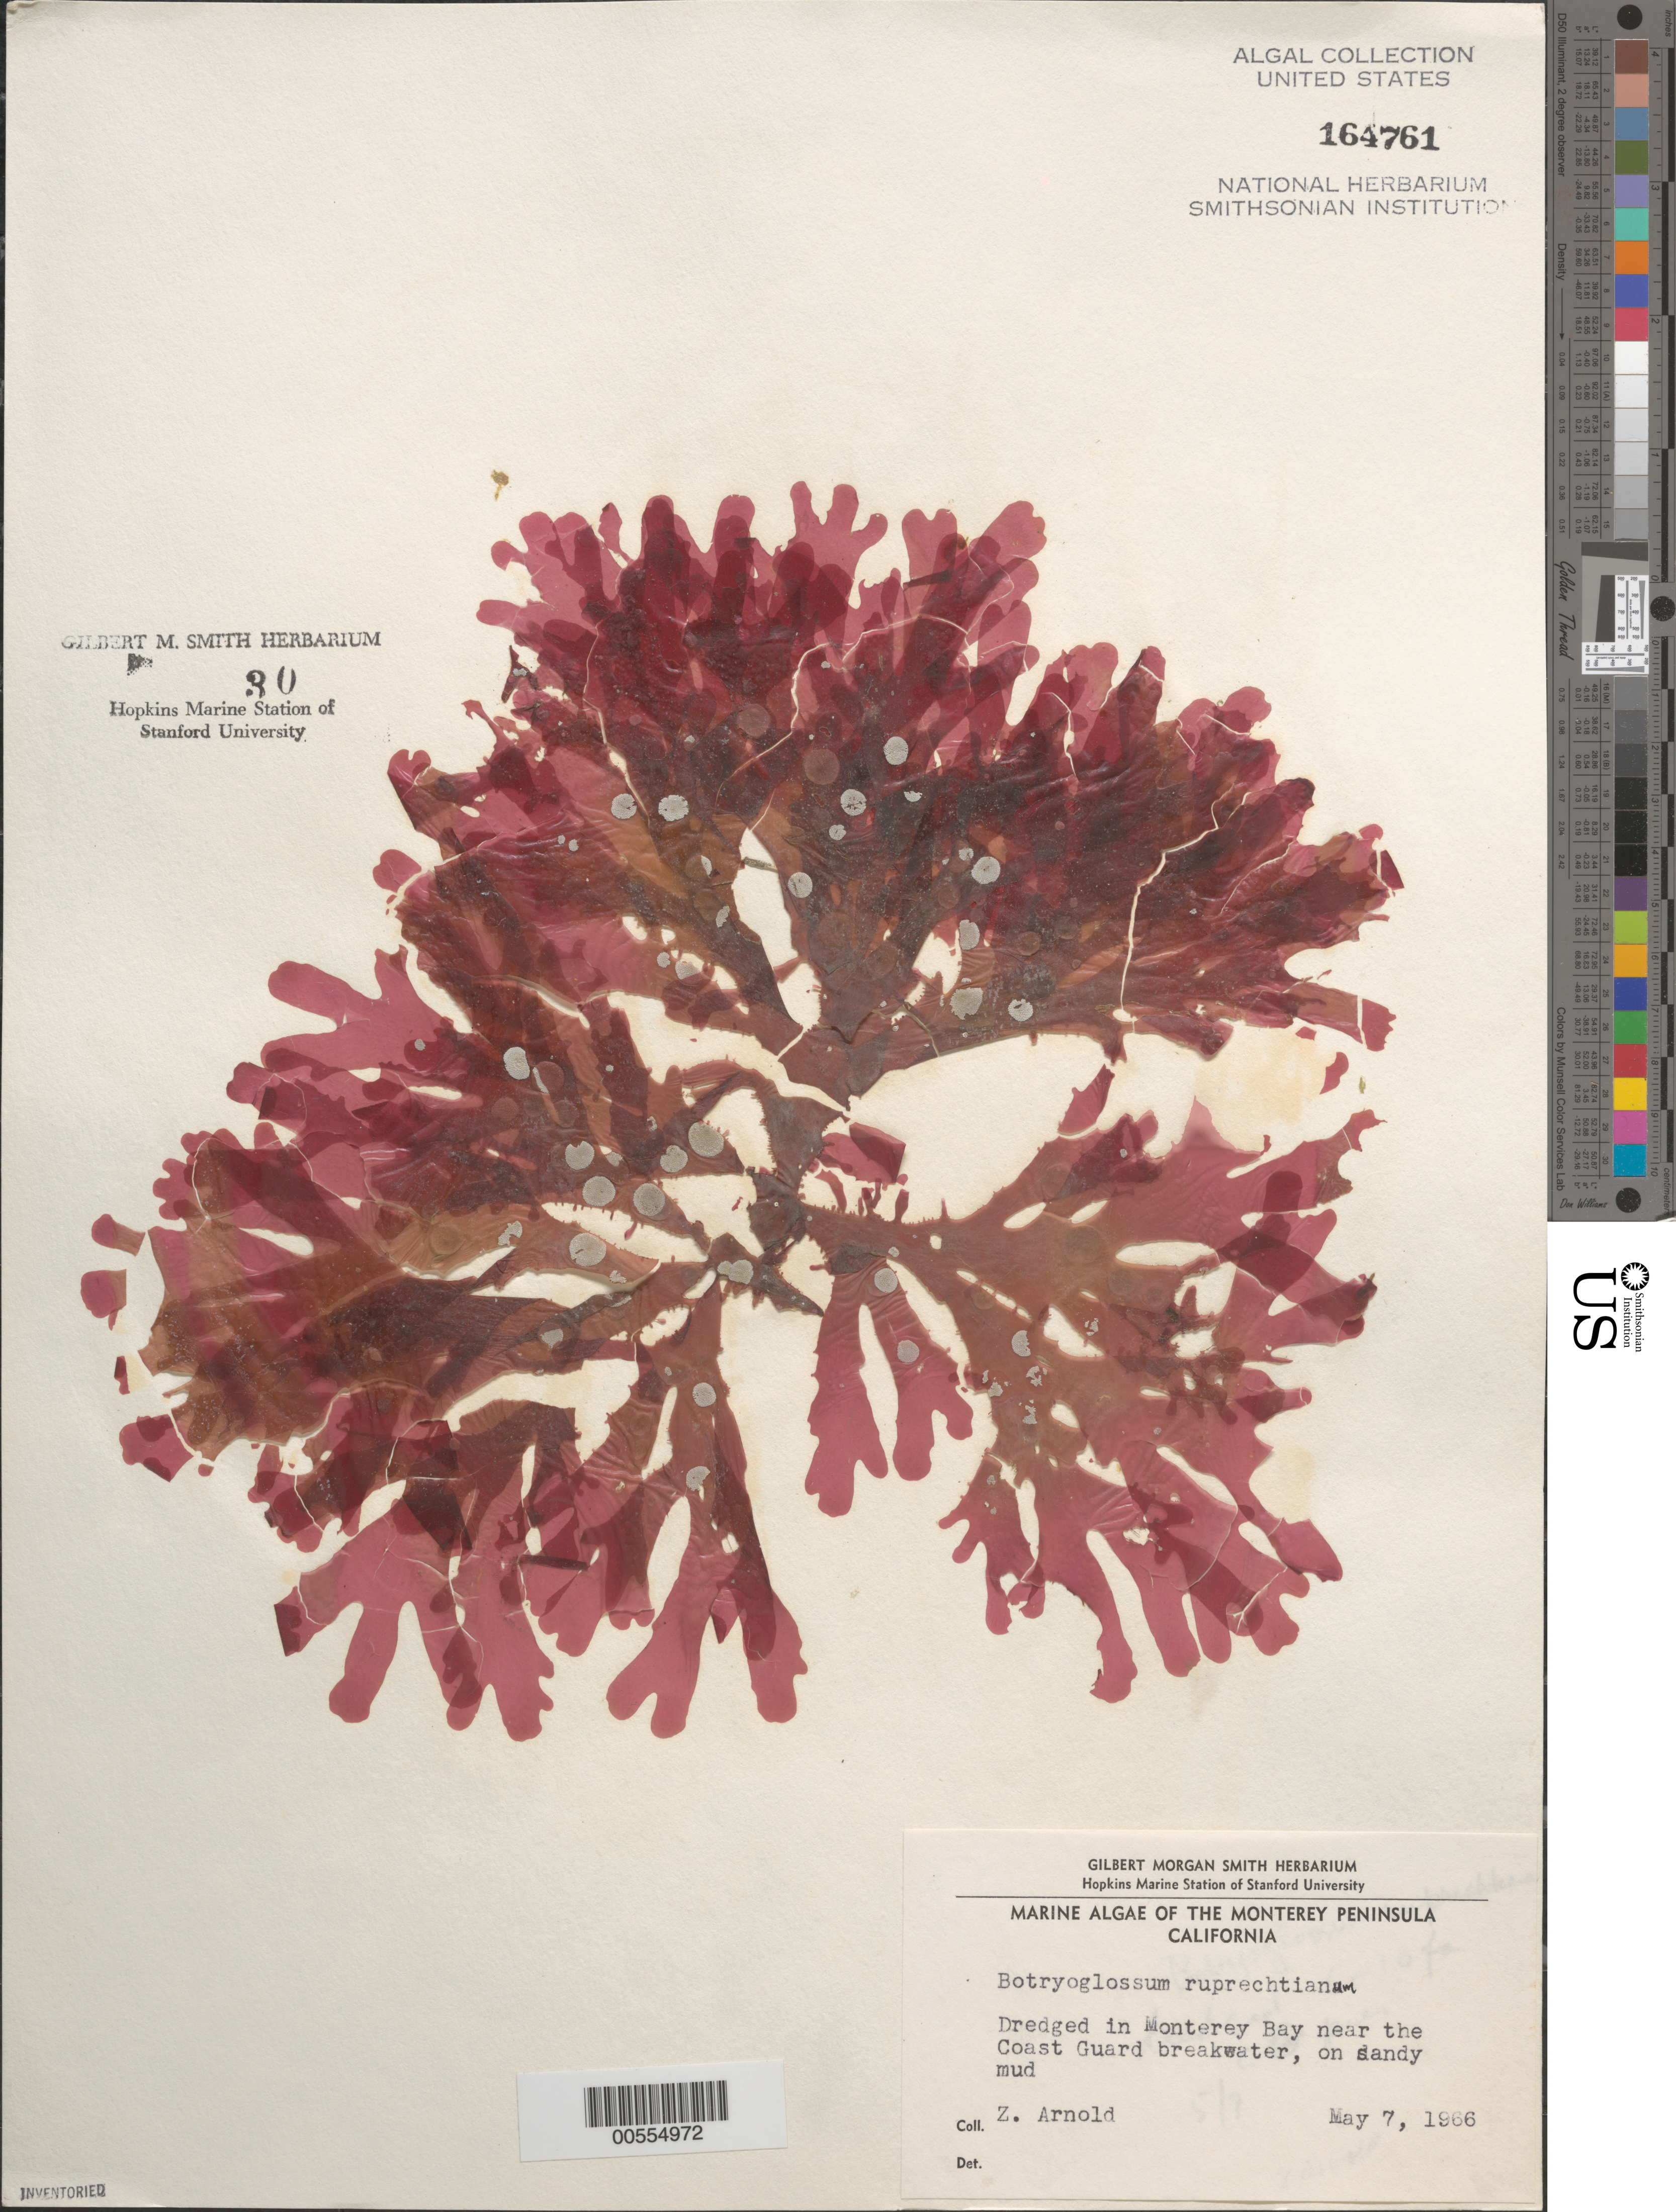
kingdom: Plantae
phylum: Rhodophyta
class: Florideophyceae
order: Ceramiales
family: Delesseriaceae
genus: Cryptopleura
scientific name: Cryptopleura ruprechtiana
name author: (J. Agardh) Kylin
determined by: Algae name updating Project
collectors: Z. M. Arnold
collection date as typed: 07 May 1966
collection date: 1966-05-07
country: United States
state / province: California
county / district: Monterey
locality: Monterey Bay, near Coast Guard breakwater, Monterey Peninsula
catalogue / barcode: US 164761